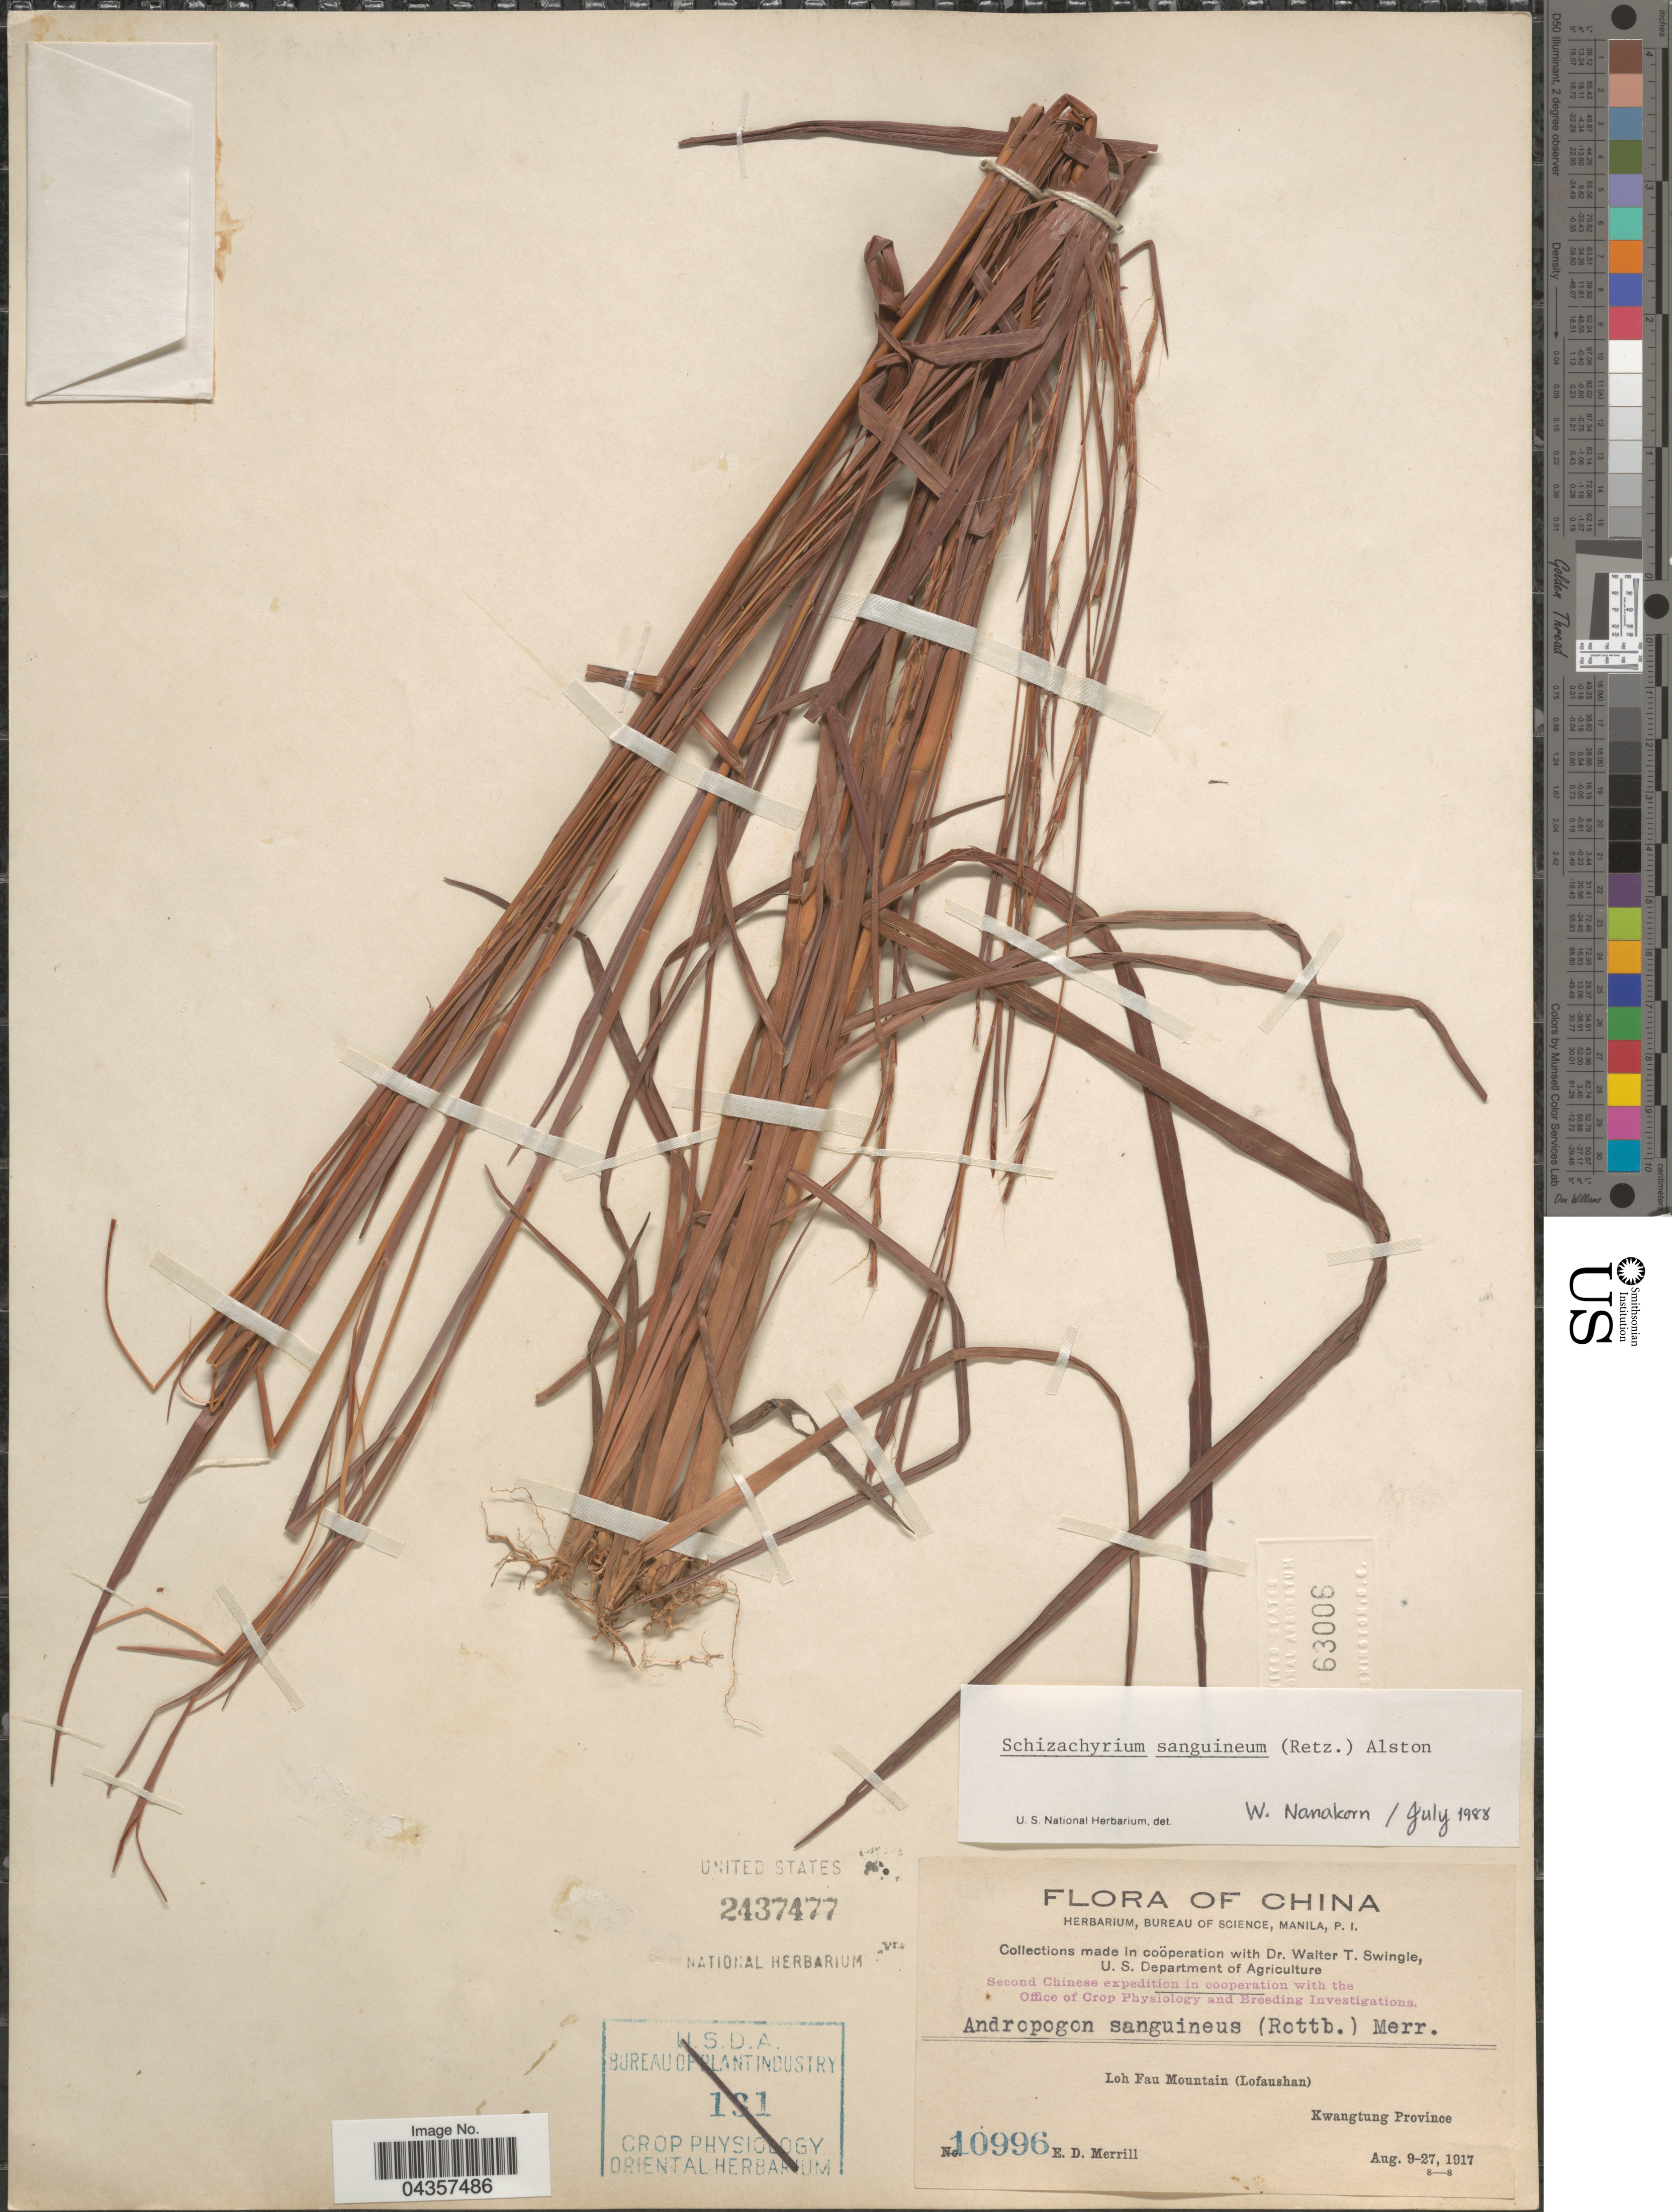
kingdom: Plantae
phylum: Tracheophyta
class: Liliopsida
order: Poales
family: Poaceae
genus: Schizachyrium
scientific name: Schizachyrium sanguineum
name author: (Retz.) Alston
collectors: E. D. Merrill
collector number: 10996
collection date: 1917-08-09/1917-08-27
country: China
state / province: Guangdong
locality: Loh Fau Mountain (Lafaushan). Kwangtung Province.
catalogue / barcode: US 2437477